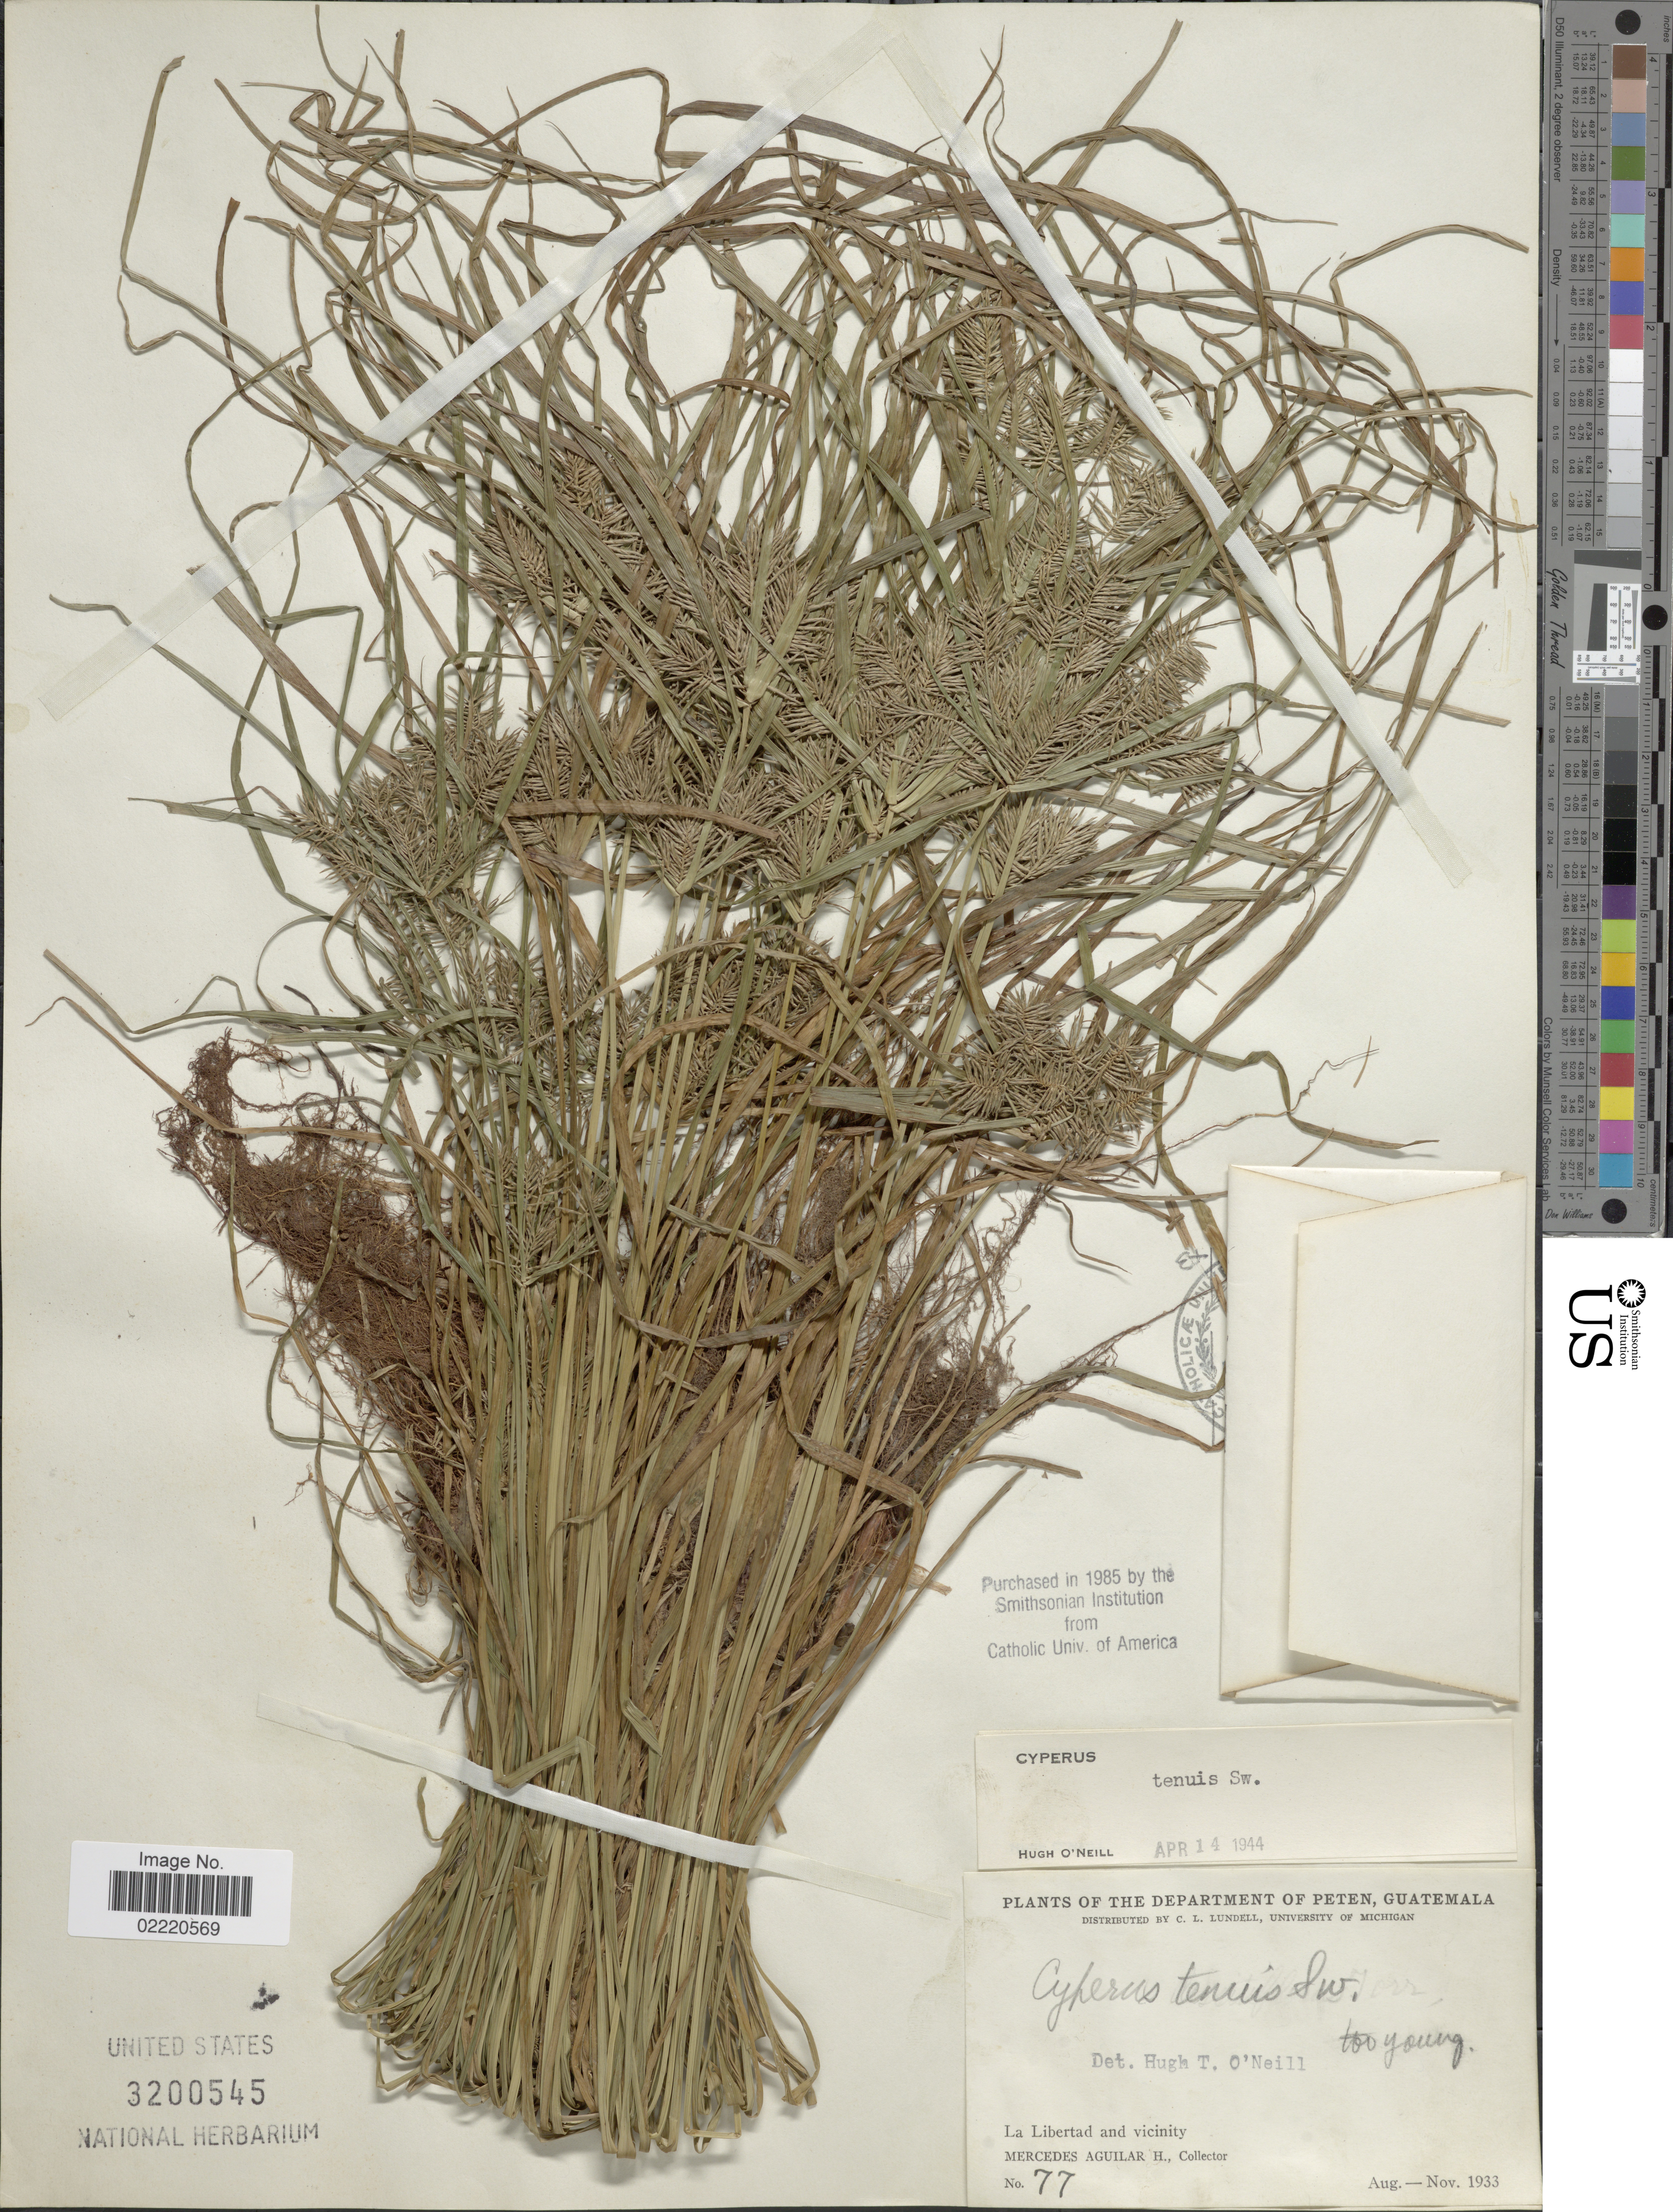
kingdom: Plantae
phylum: Tracheophyta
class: Liliopsida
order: Poales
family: Cyperaceae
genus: Cyperus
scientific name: Cyperus tenuis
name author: Sw.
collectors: M. Aguilar H.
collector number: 77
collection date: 1933-08/1933-11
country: Guatemala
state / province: El Petén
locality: Peten, La Libertad and vicinity.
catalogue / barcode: US 3200545